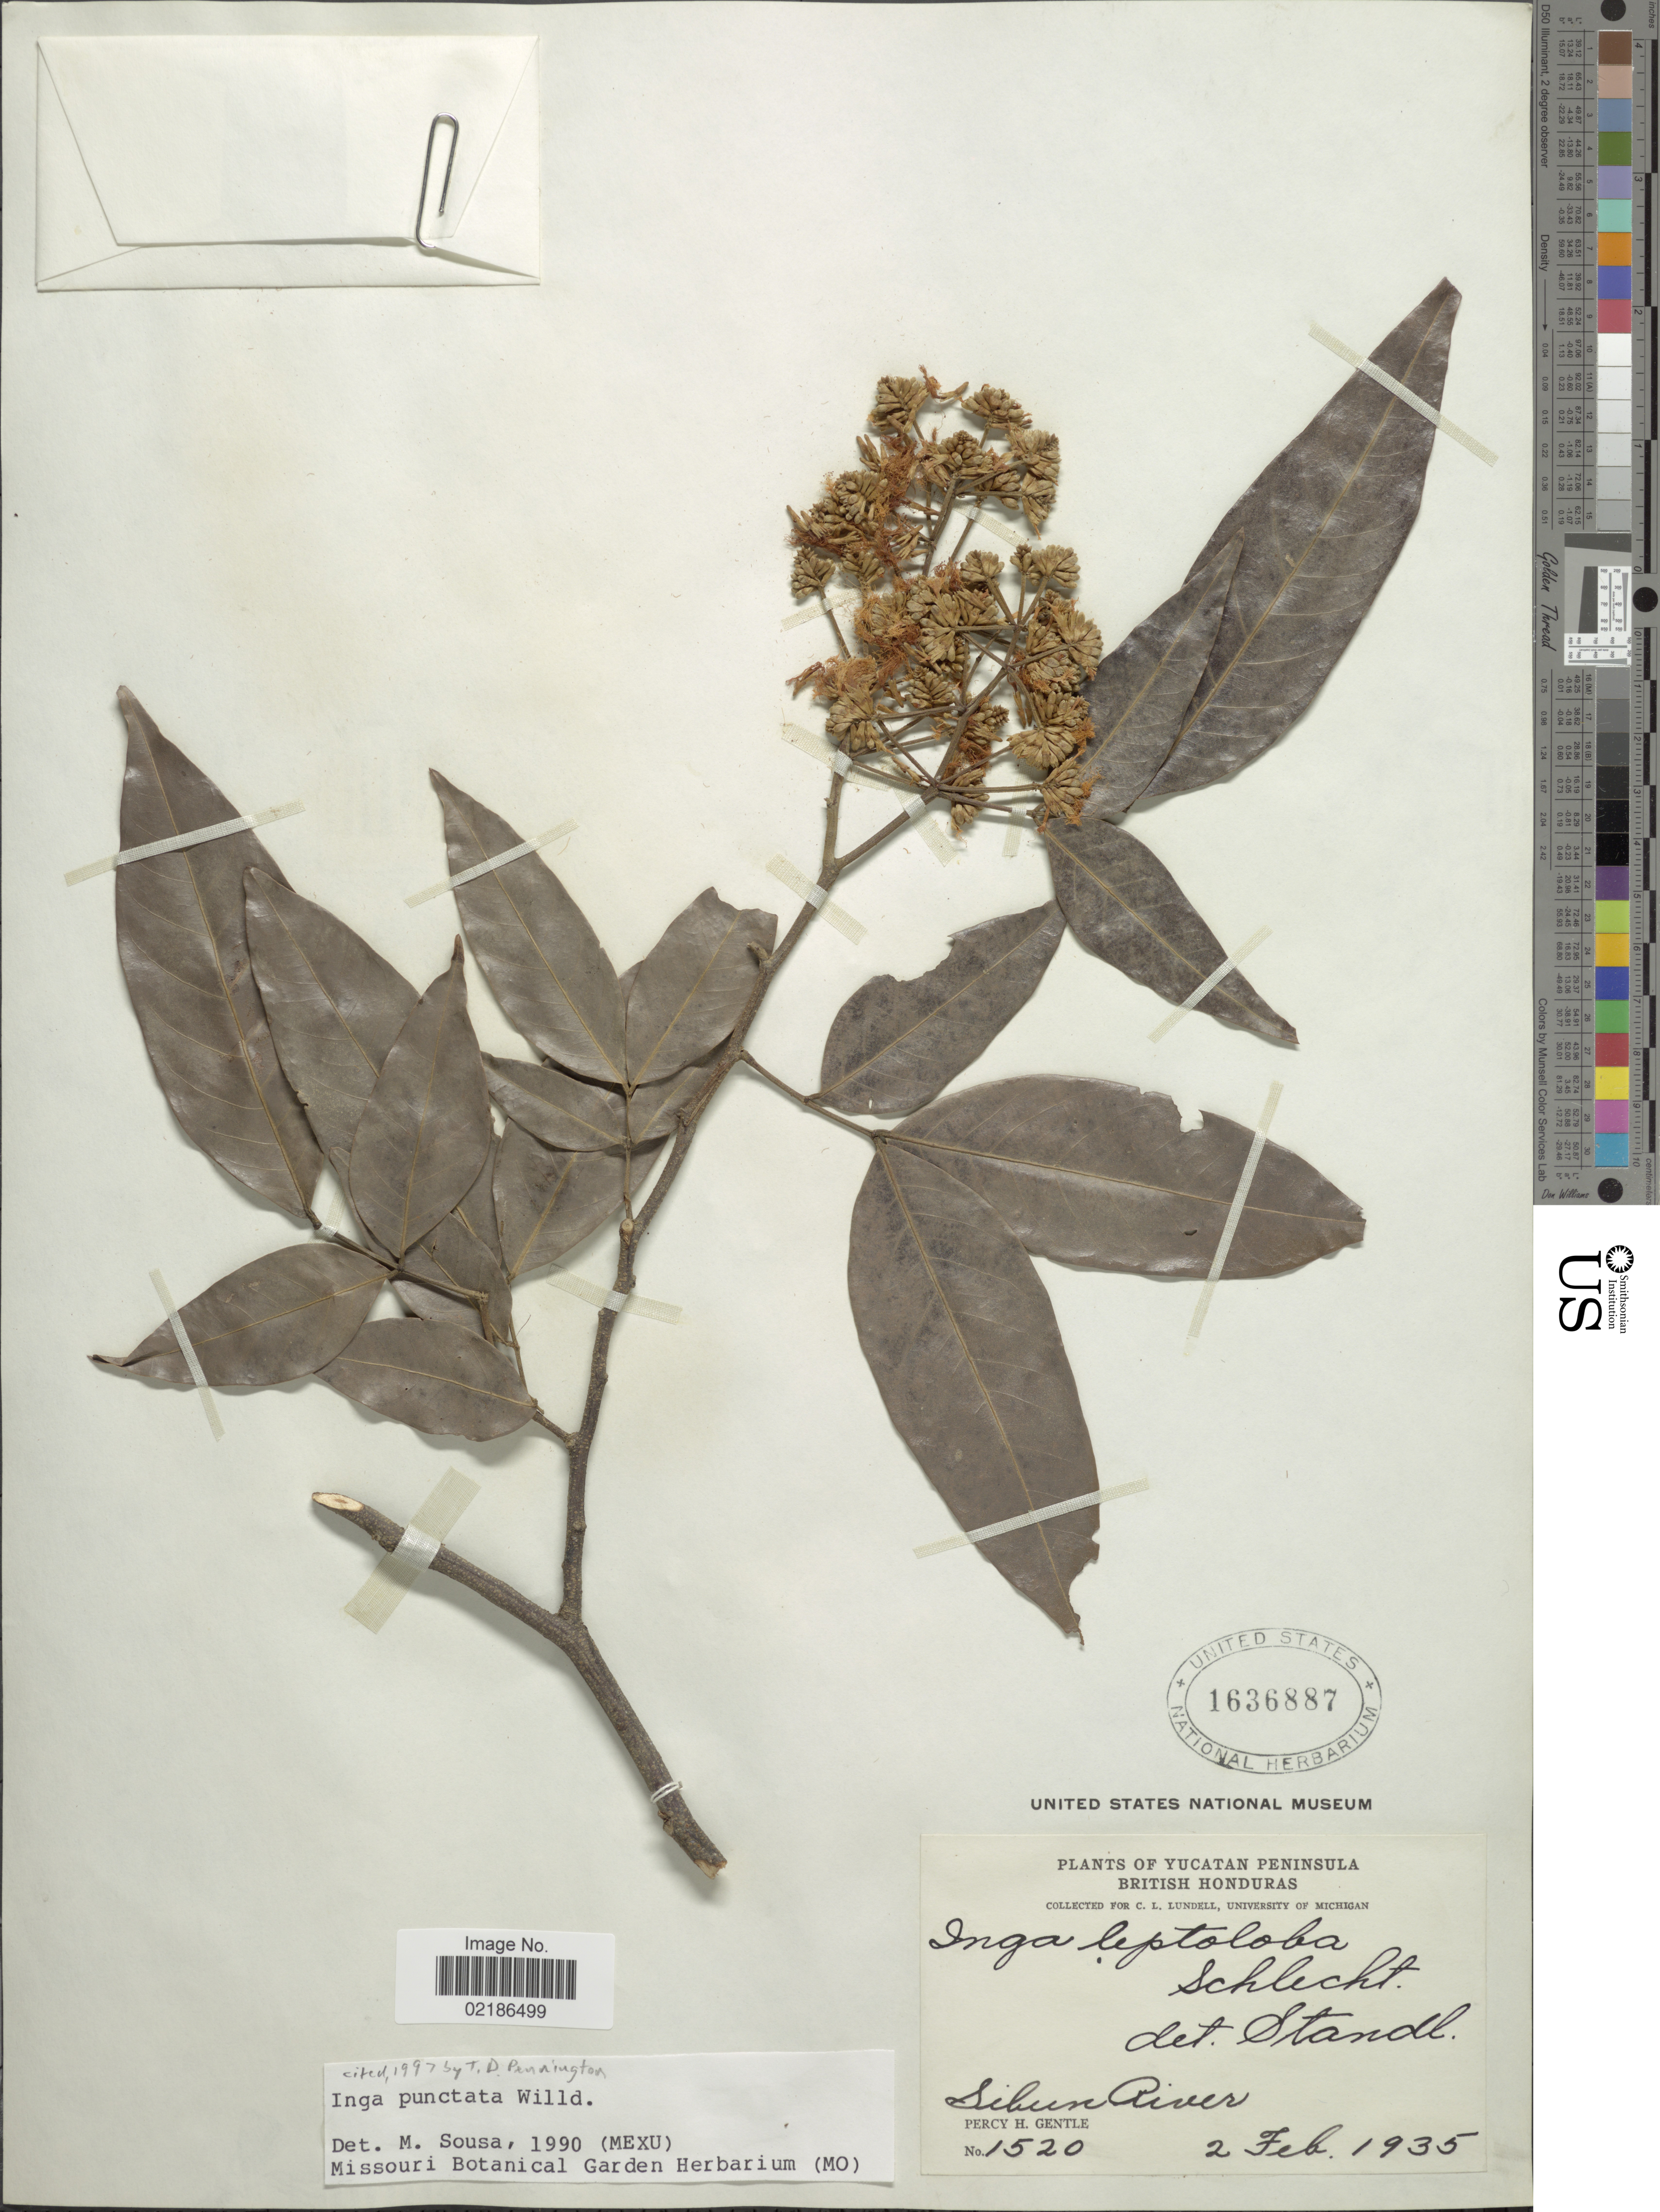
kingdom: Plantae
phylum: Tracheophyta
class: Magnoliopsida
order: Fabales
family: Fabaceae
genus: Inga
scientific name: Inga punctata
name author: Willd.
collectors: P. H. Gentle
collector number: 1520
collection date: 1935-02-02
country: Belize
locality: British Honduras, Yucatan Peninsula, Sibun River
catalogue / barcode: US 1636887